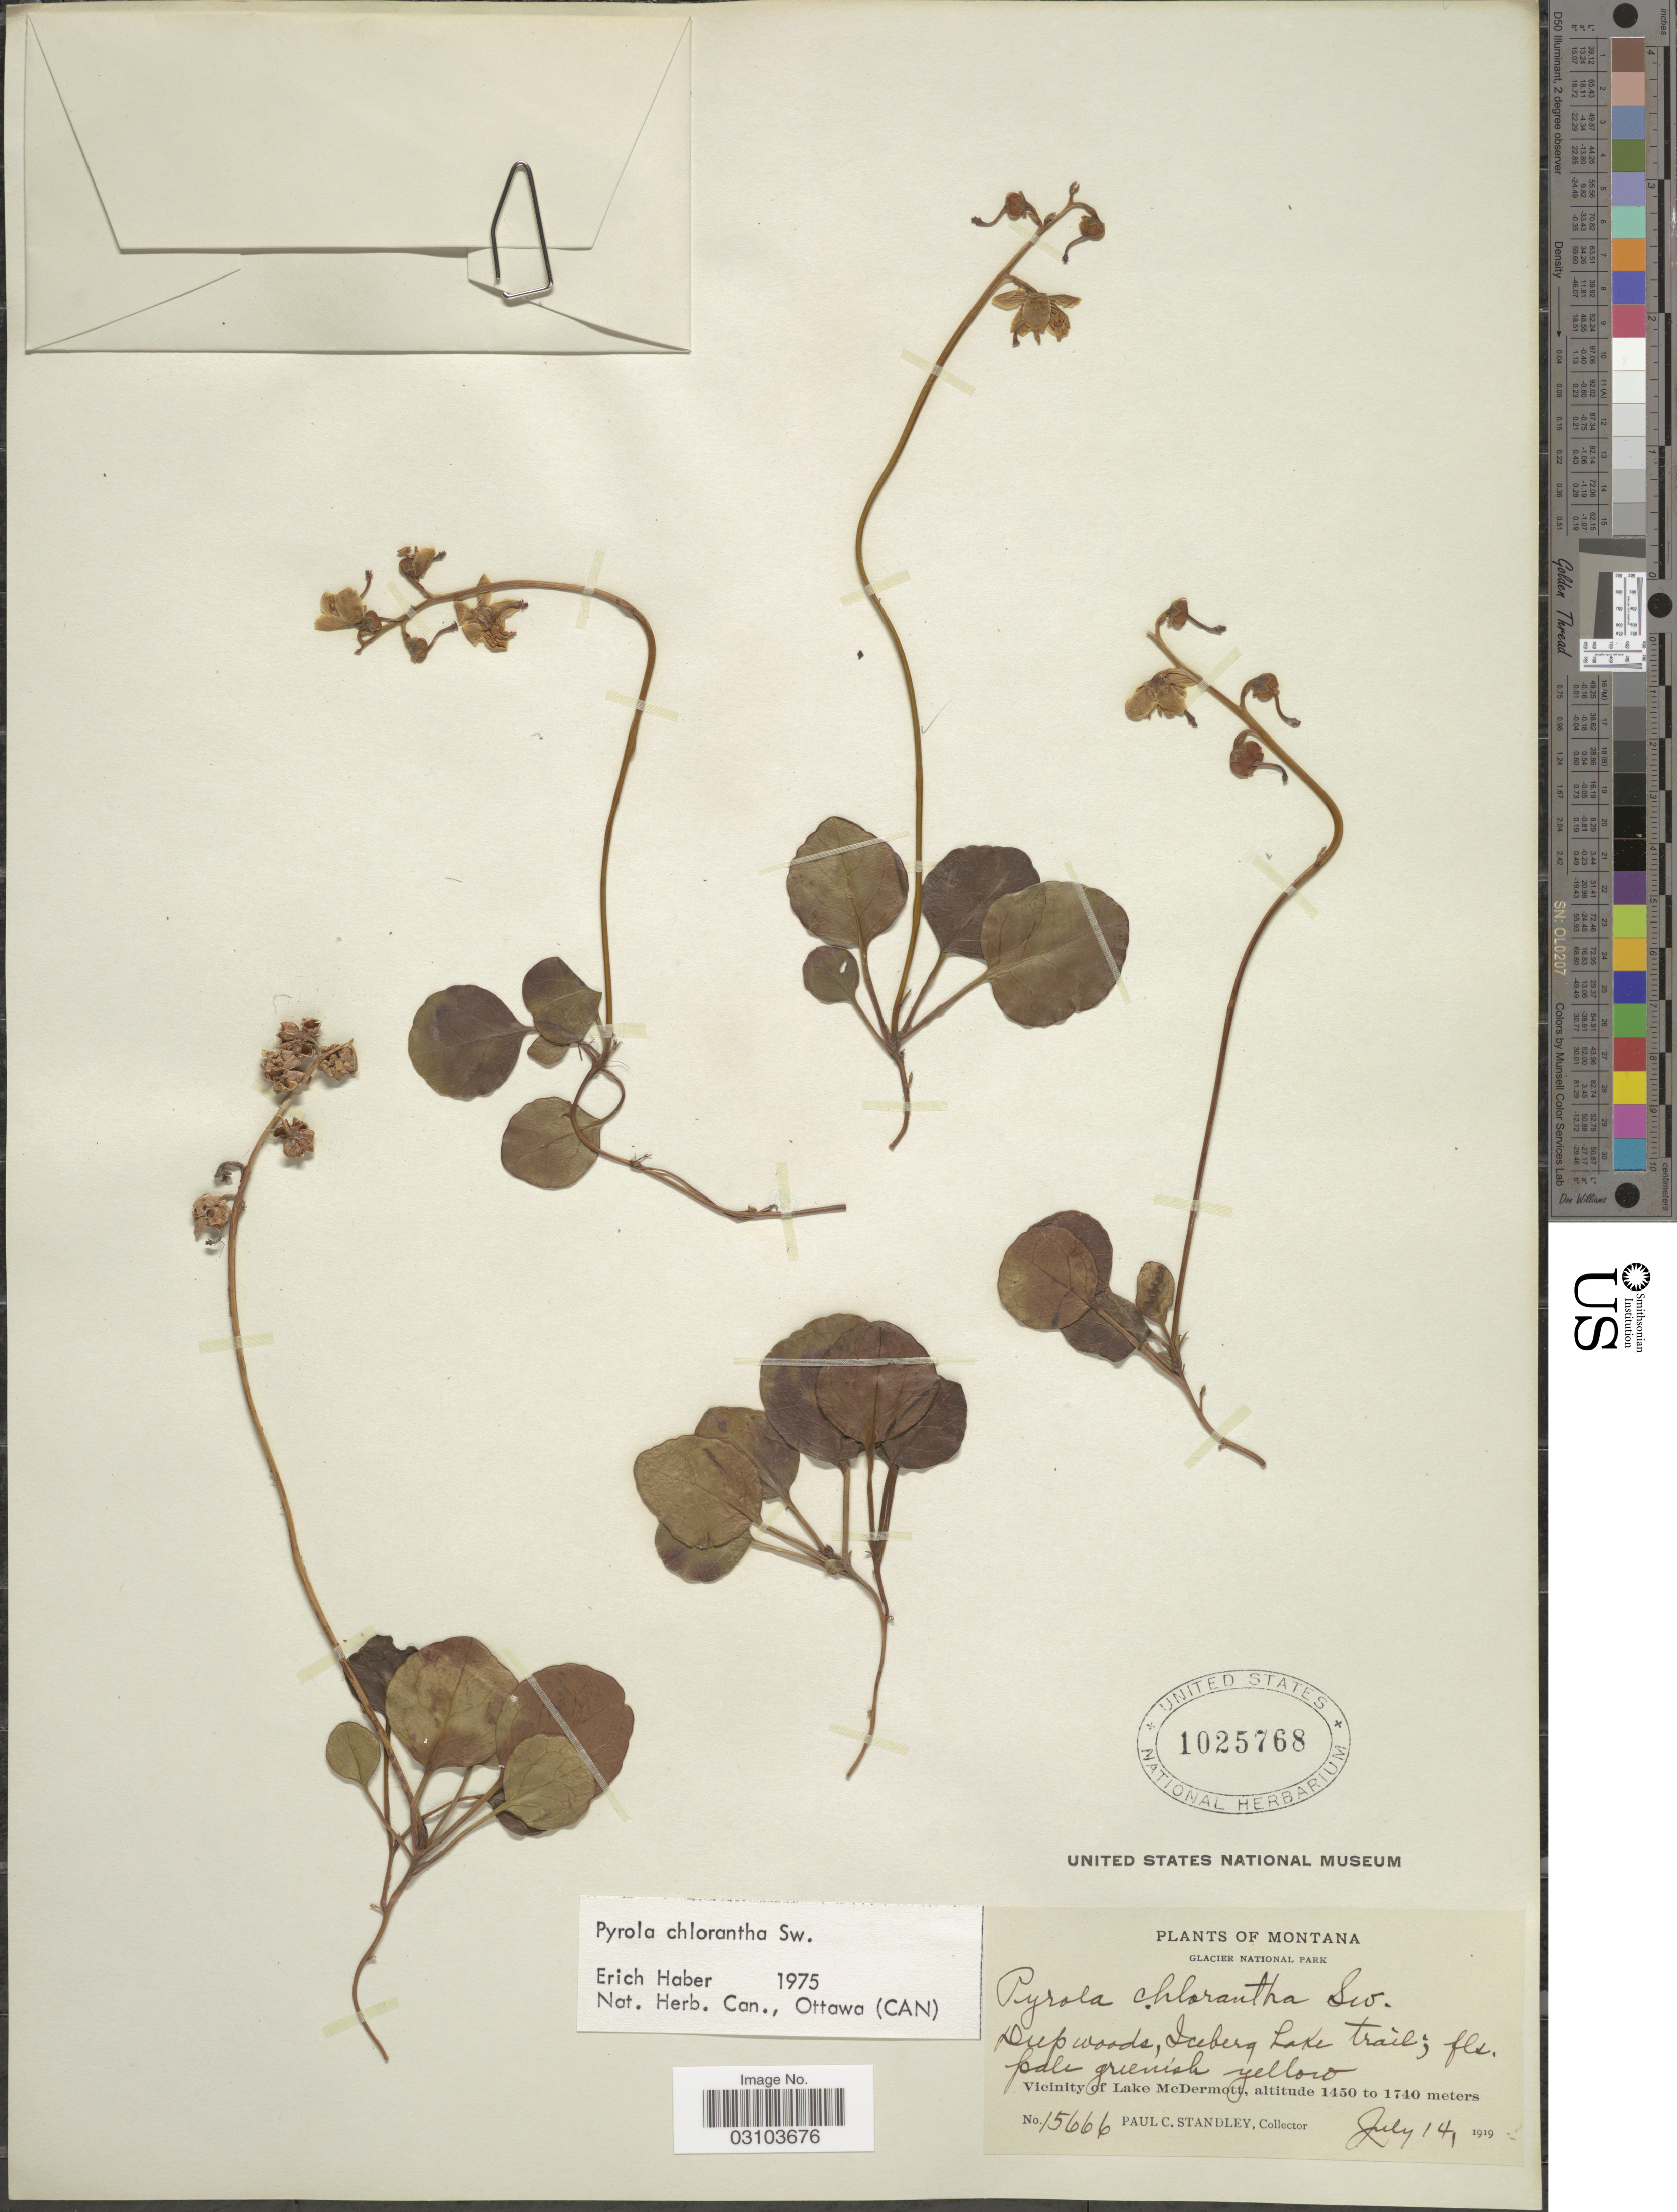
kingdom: Plantae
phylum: Tracheophyta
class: Magnoliopsida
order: Ericales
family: Ericaceae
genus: Pyrola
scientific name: Pyrola chlorantha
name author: Schweigg.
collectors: P. C. Standley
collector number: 15666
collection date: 1919-07-14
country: United States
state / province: Montana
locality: Glacier National Park. Vicinity of Lake McDermott.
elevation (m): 1450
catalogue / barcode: US 1025768